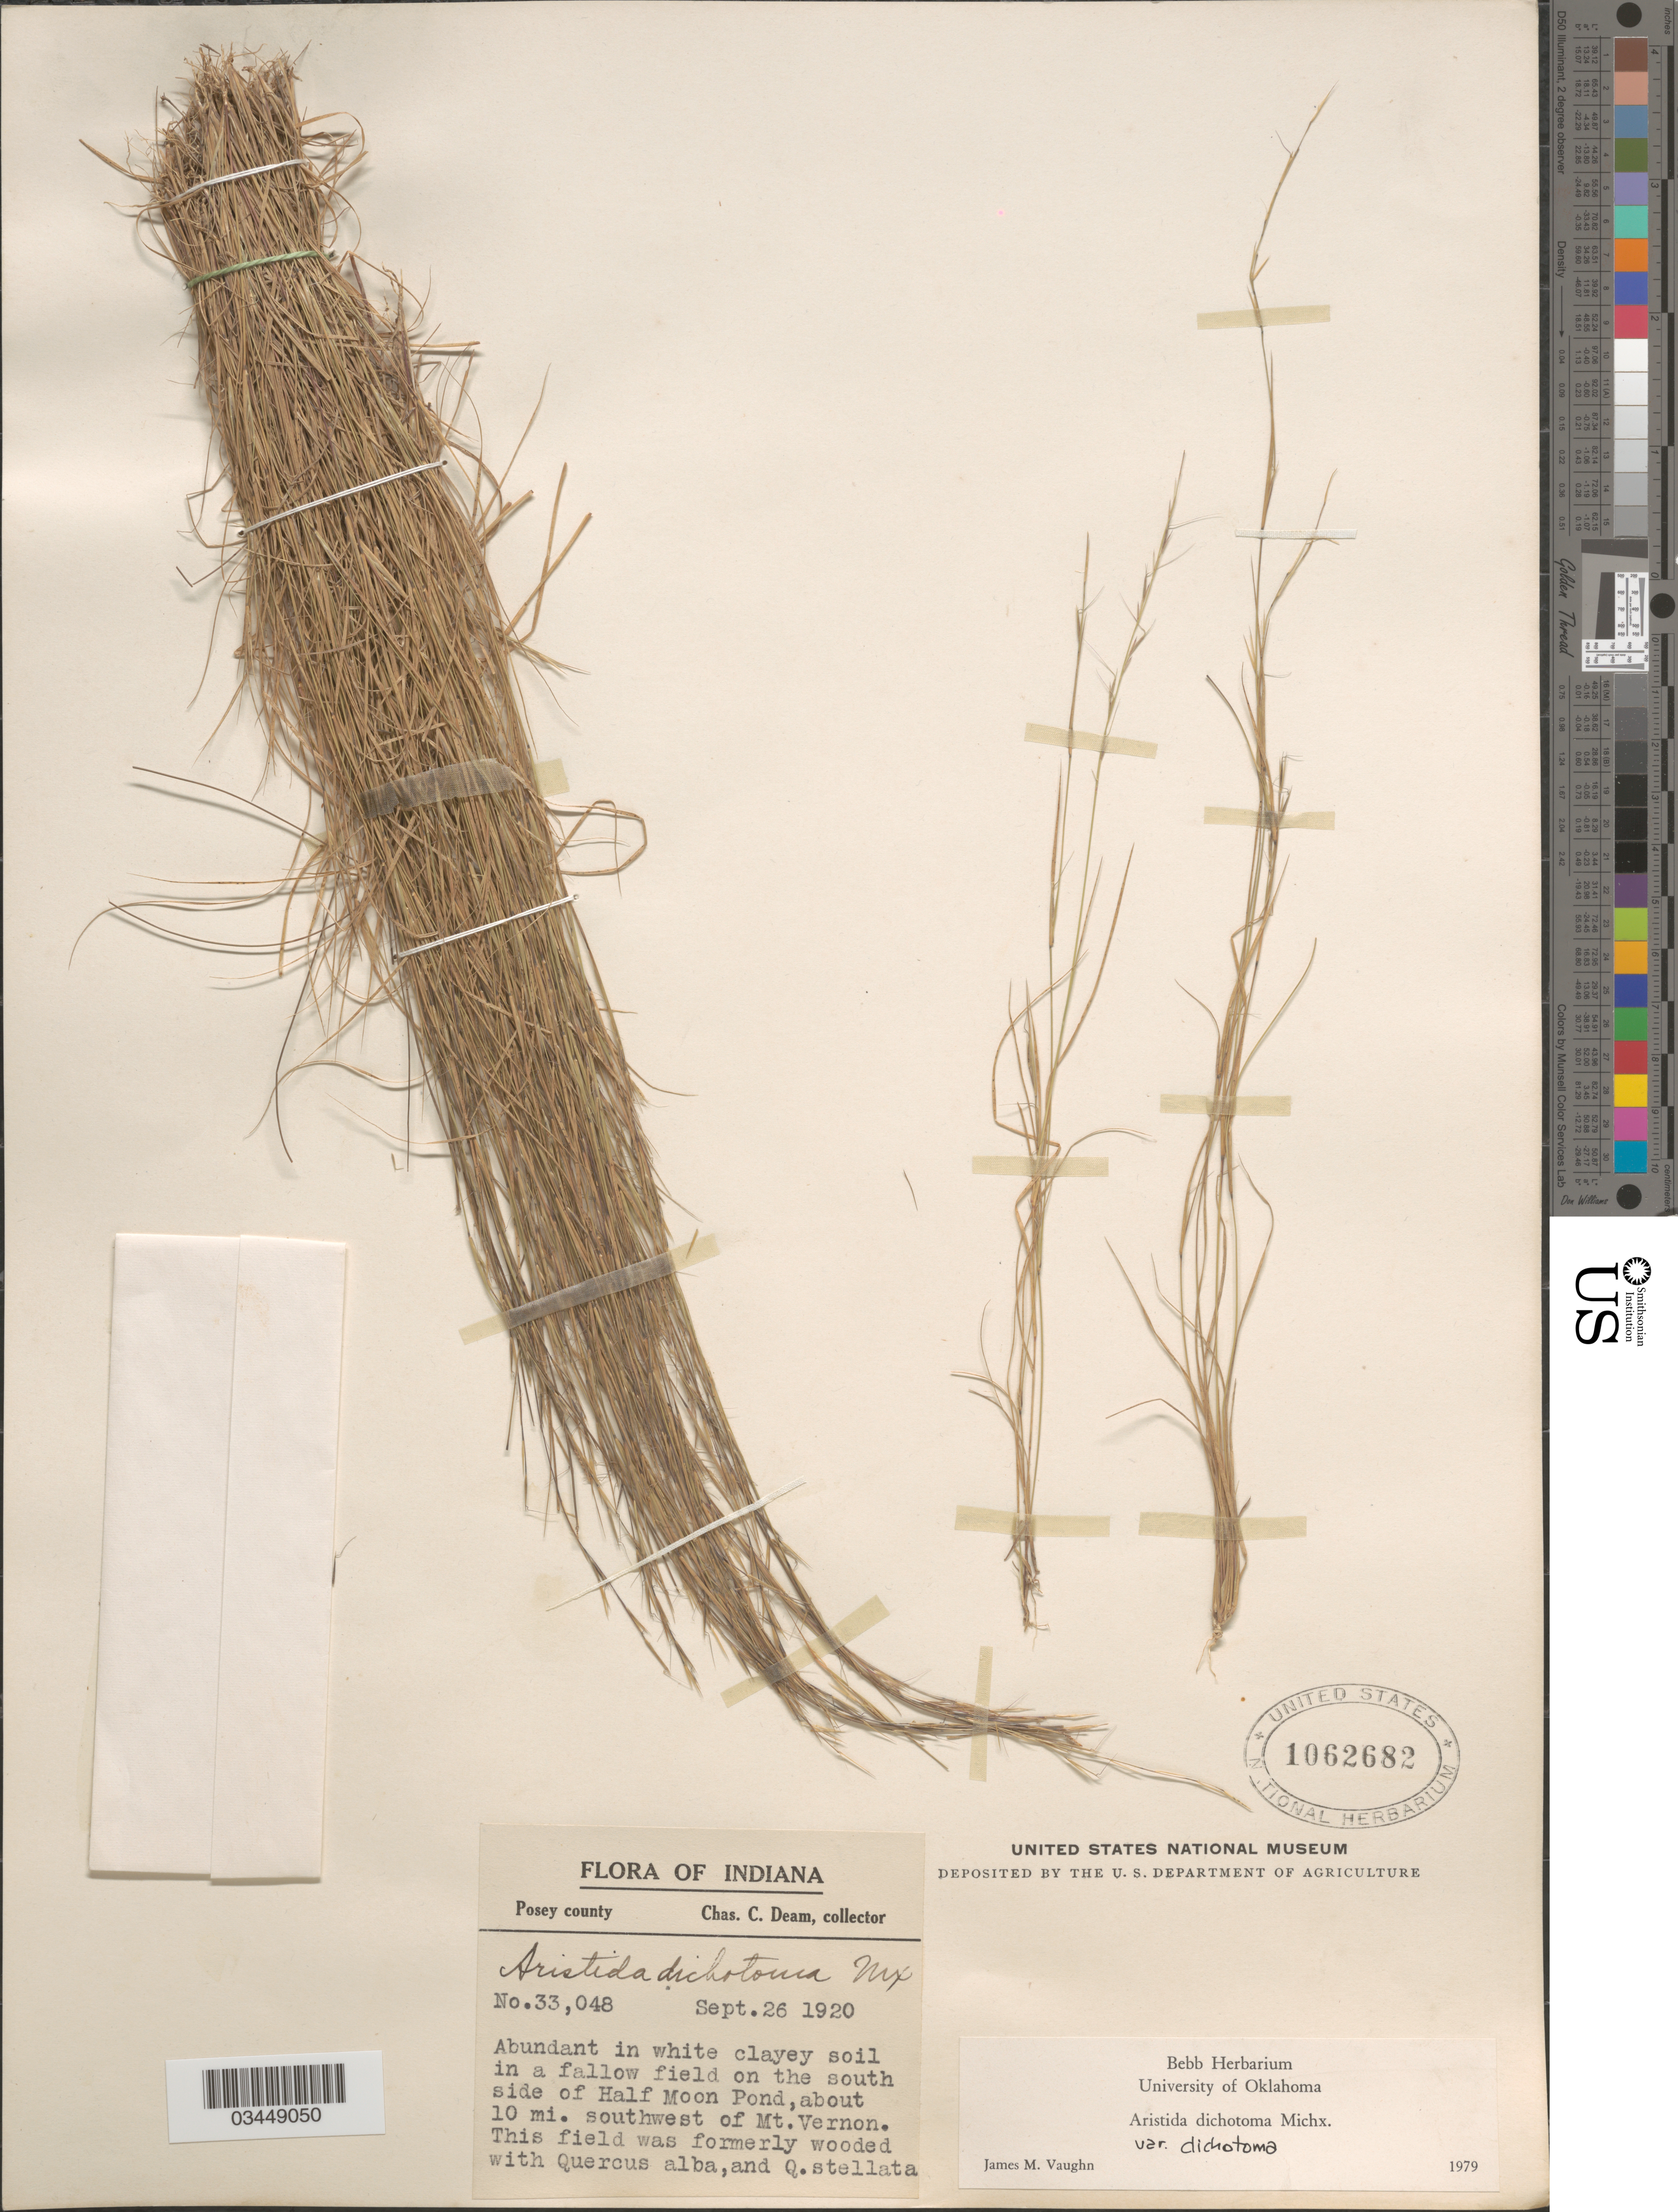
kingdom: Plantae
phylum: Tracheophyta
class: Liliopsida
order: Poales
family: Poaceae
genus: Aristida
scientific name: Aristida dichotoma var. dichotoma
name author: Michx.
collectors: C. C. Deam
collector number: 33048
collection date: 1920-09-26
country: United States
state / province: Indiana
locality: Posey county. Abundant in white clayey soil in a fallow field on the south side of Half Moon Pond, about 10 mi. southwest of Mt. Vernon.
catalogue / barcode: US 1062682